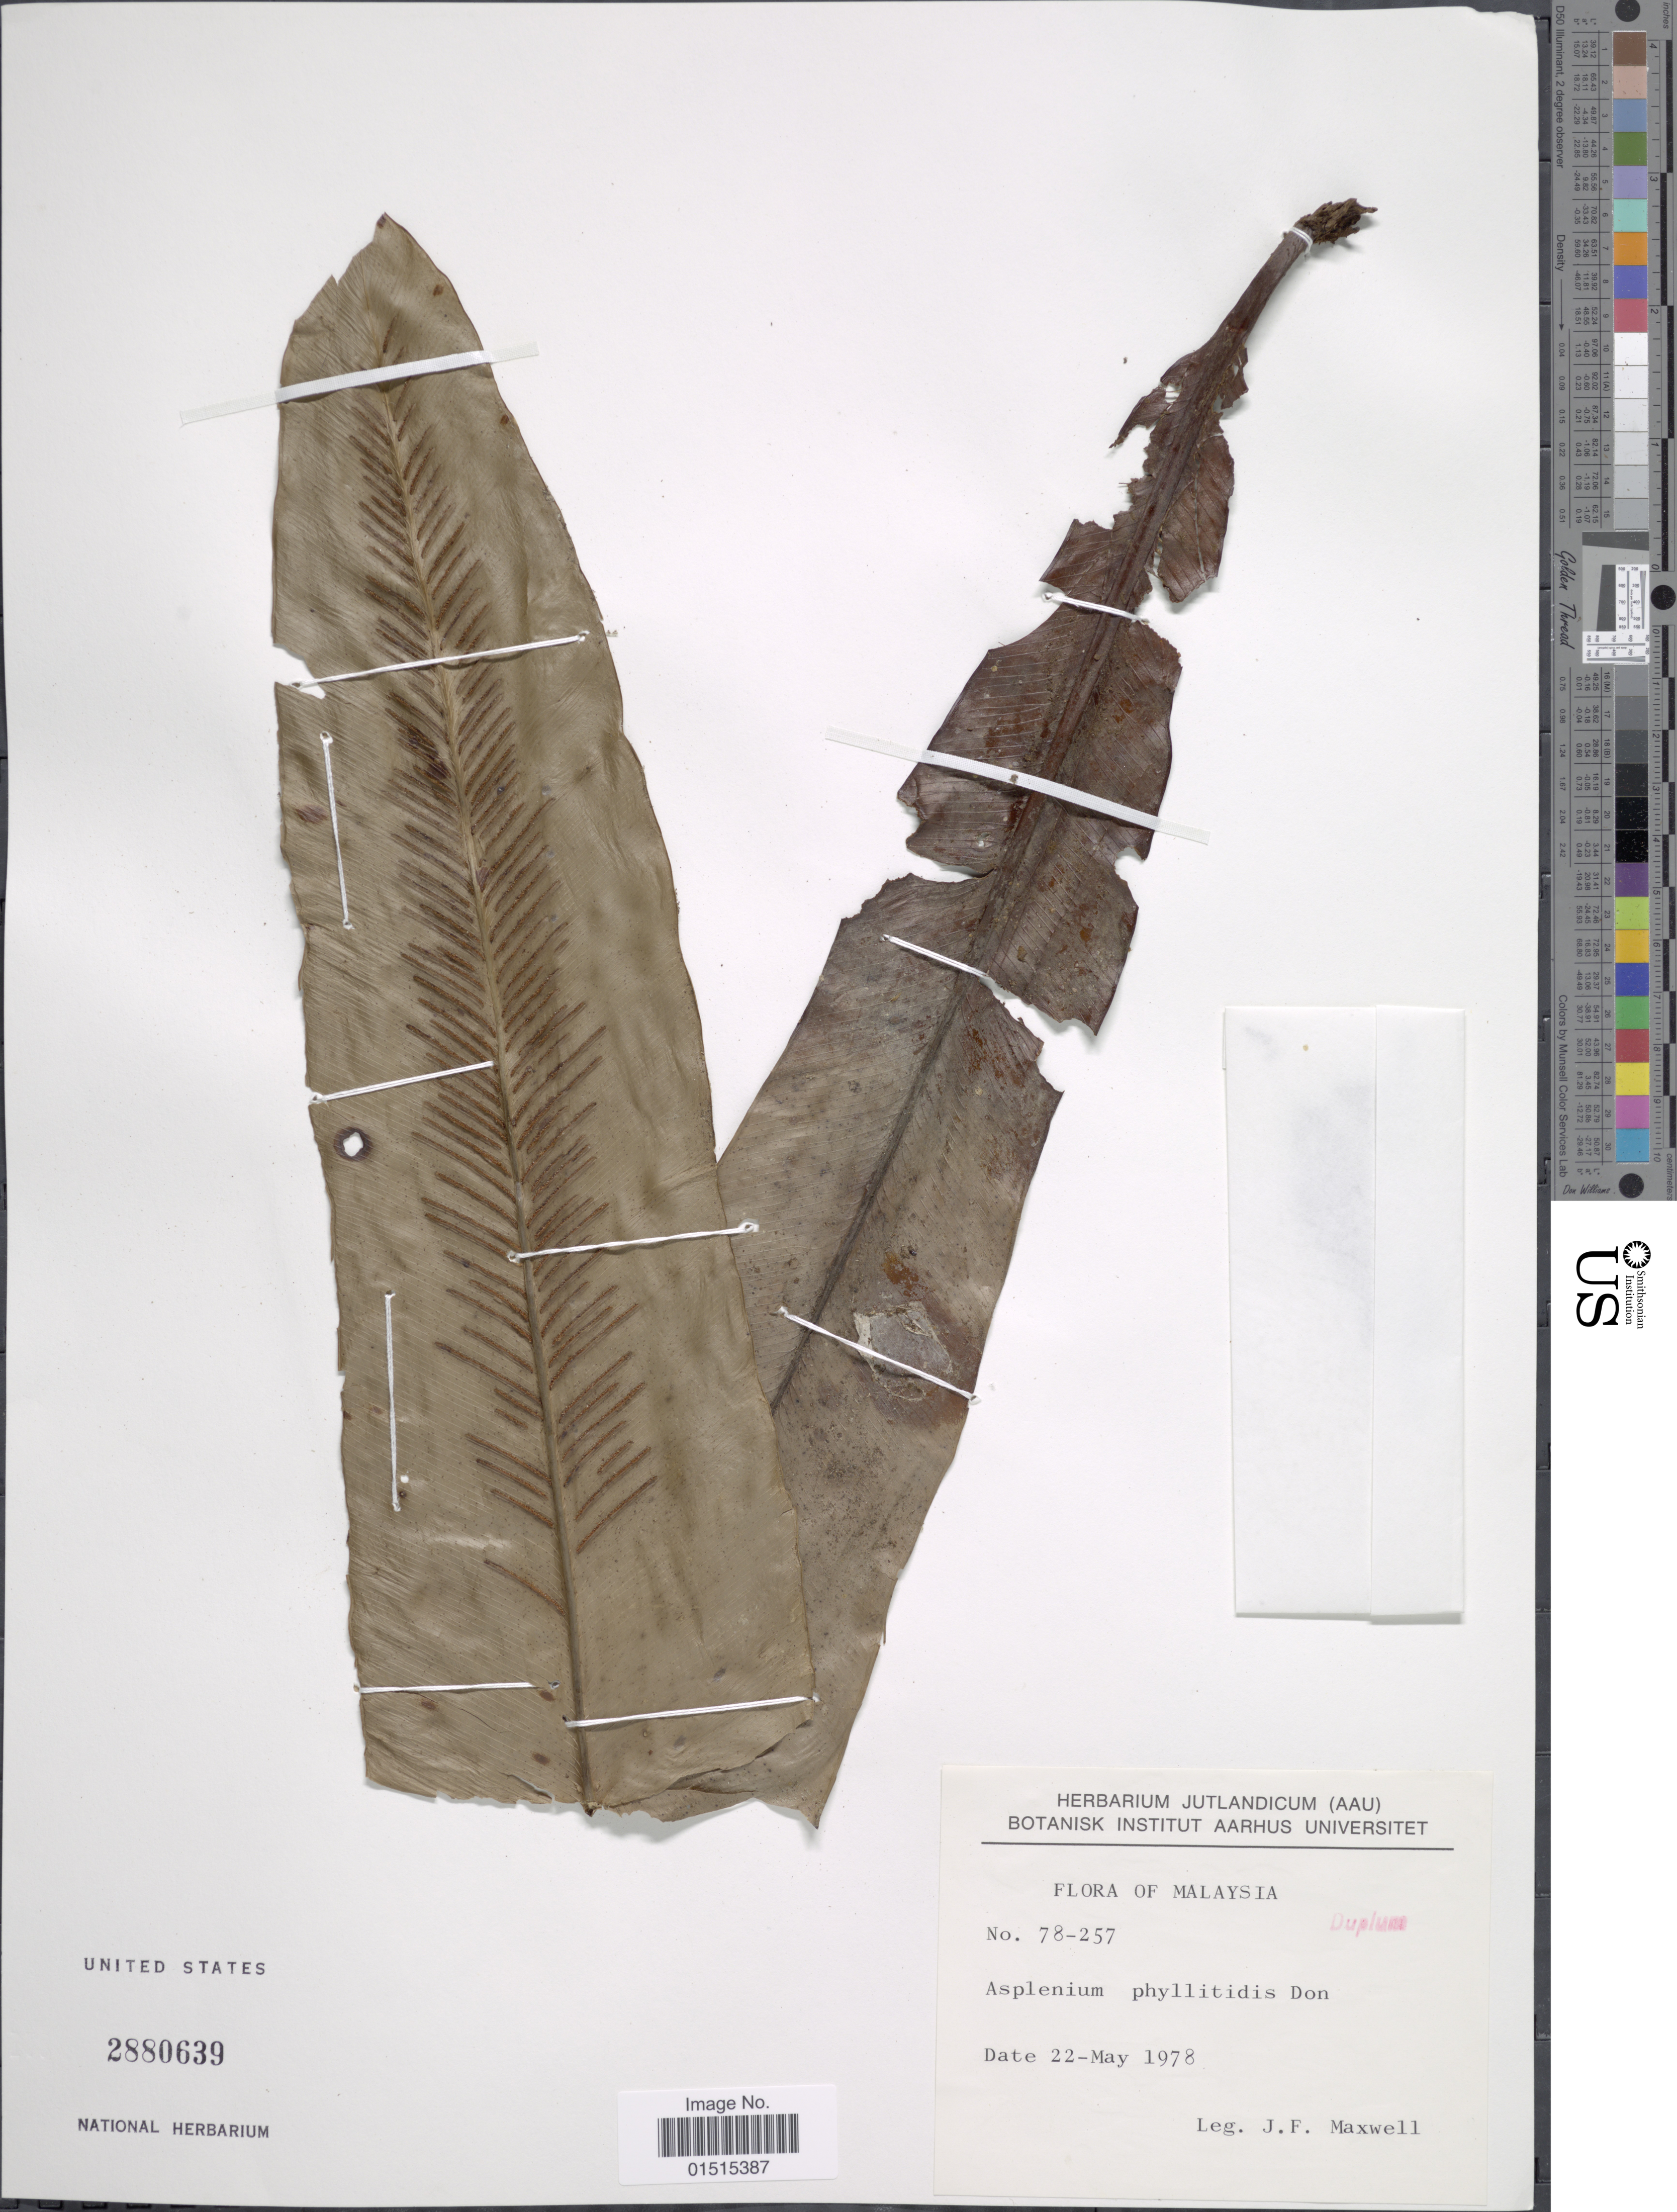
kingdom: Plantae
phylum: Tracheophyta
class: Polypodiopsida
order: Polypodiales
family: Aspleniaceae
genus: Asplenium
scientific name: Asplenium phyllitidis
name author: D. Don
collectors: J. Maxwell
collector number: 78-257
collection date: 1978-05-22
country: Malaysia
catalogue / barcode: US 2880639